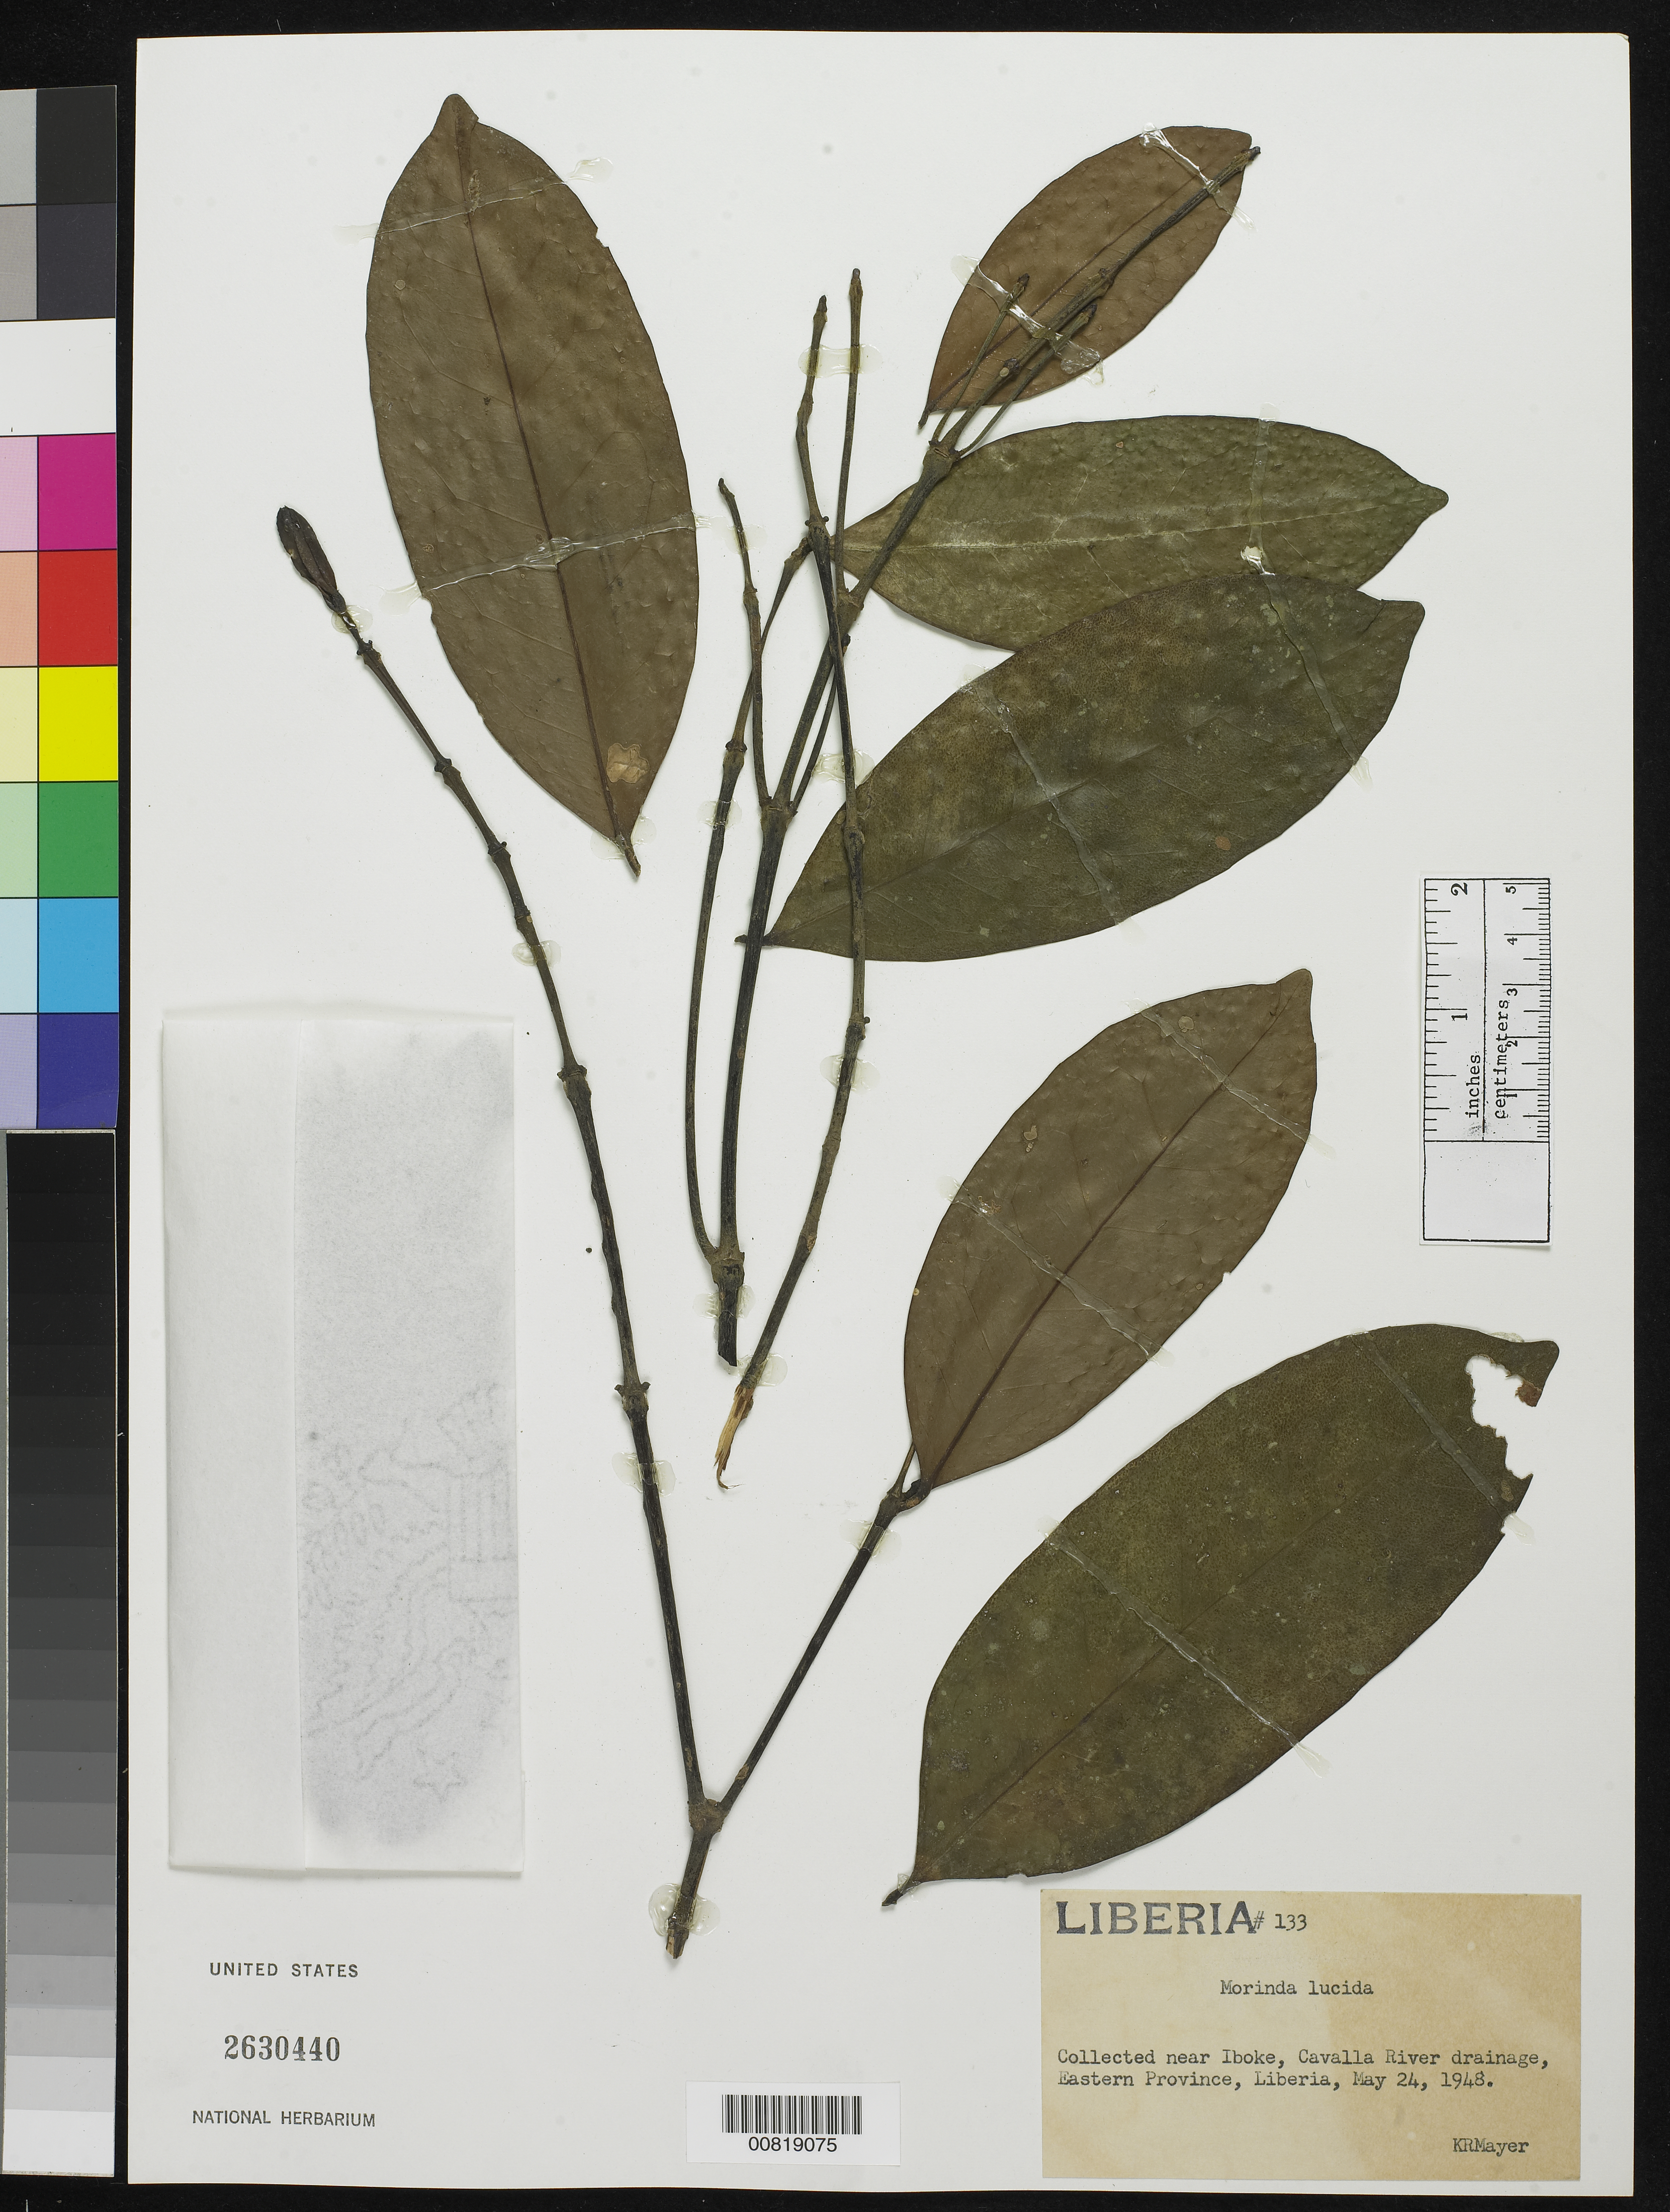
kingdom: Plantae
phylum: Tracheophyta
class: Magnoliopsida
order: Gentianales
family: Rubiaceae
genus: Morinda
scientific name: Morinda lucida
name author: Benth.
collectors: K. R. Mayer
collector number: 133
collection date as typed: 24 May 1948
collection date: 1948-05-24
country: Liberia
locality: Eastern Province: near Iboke, Cavalla River drainage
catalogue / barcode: US 2630440